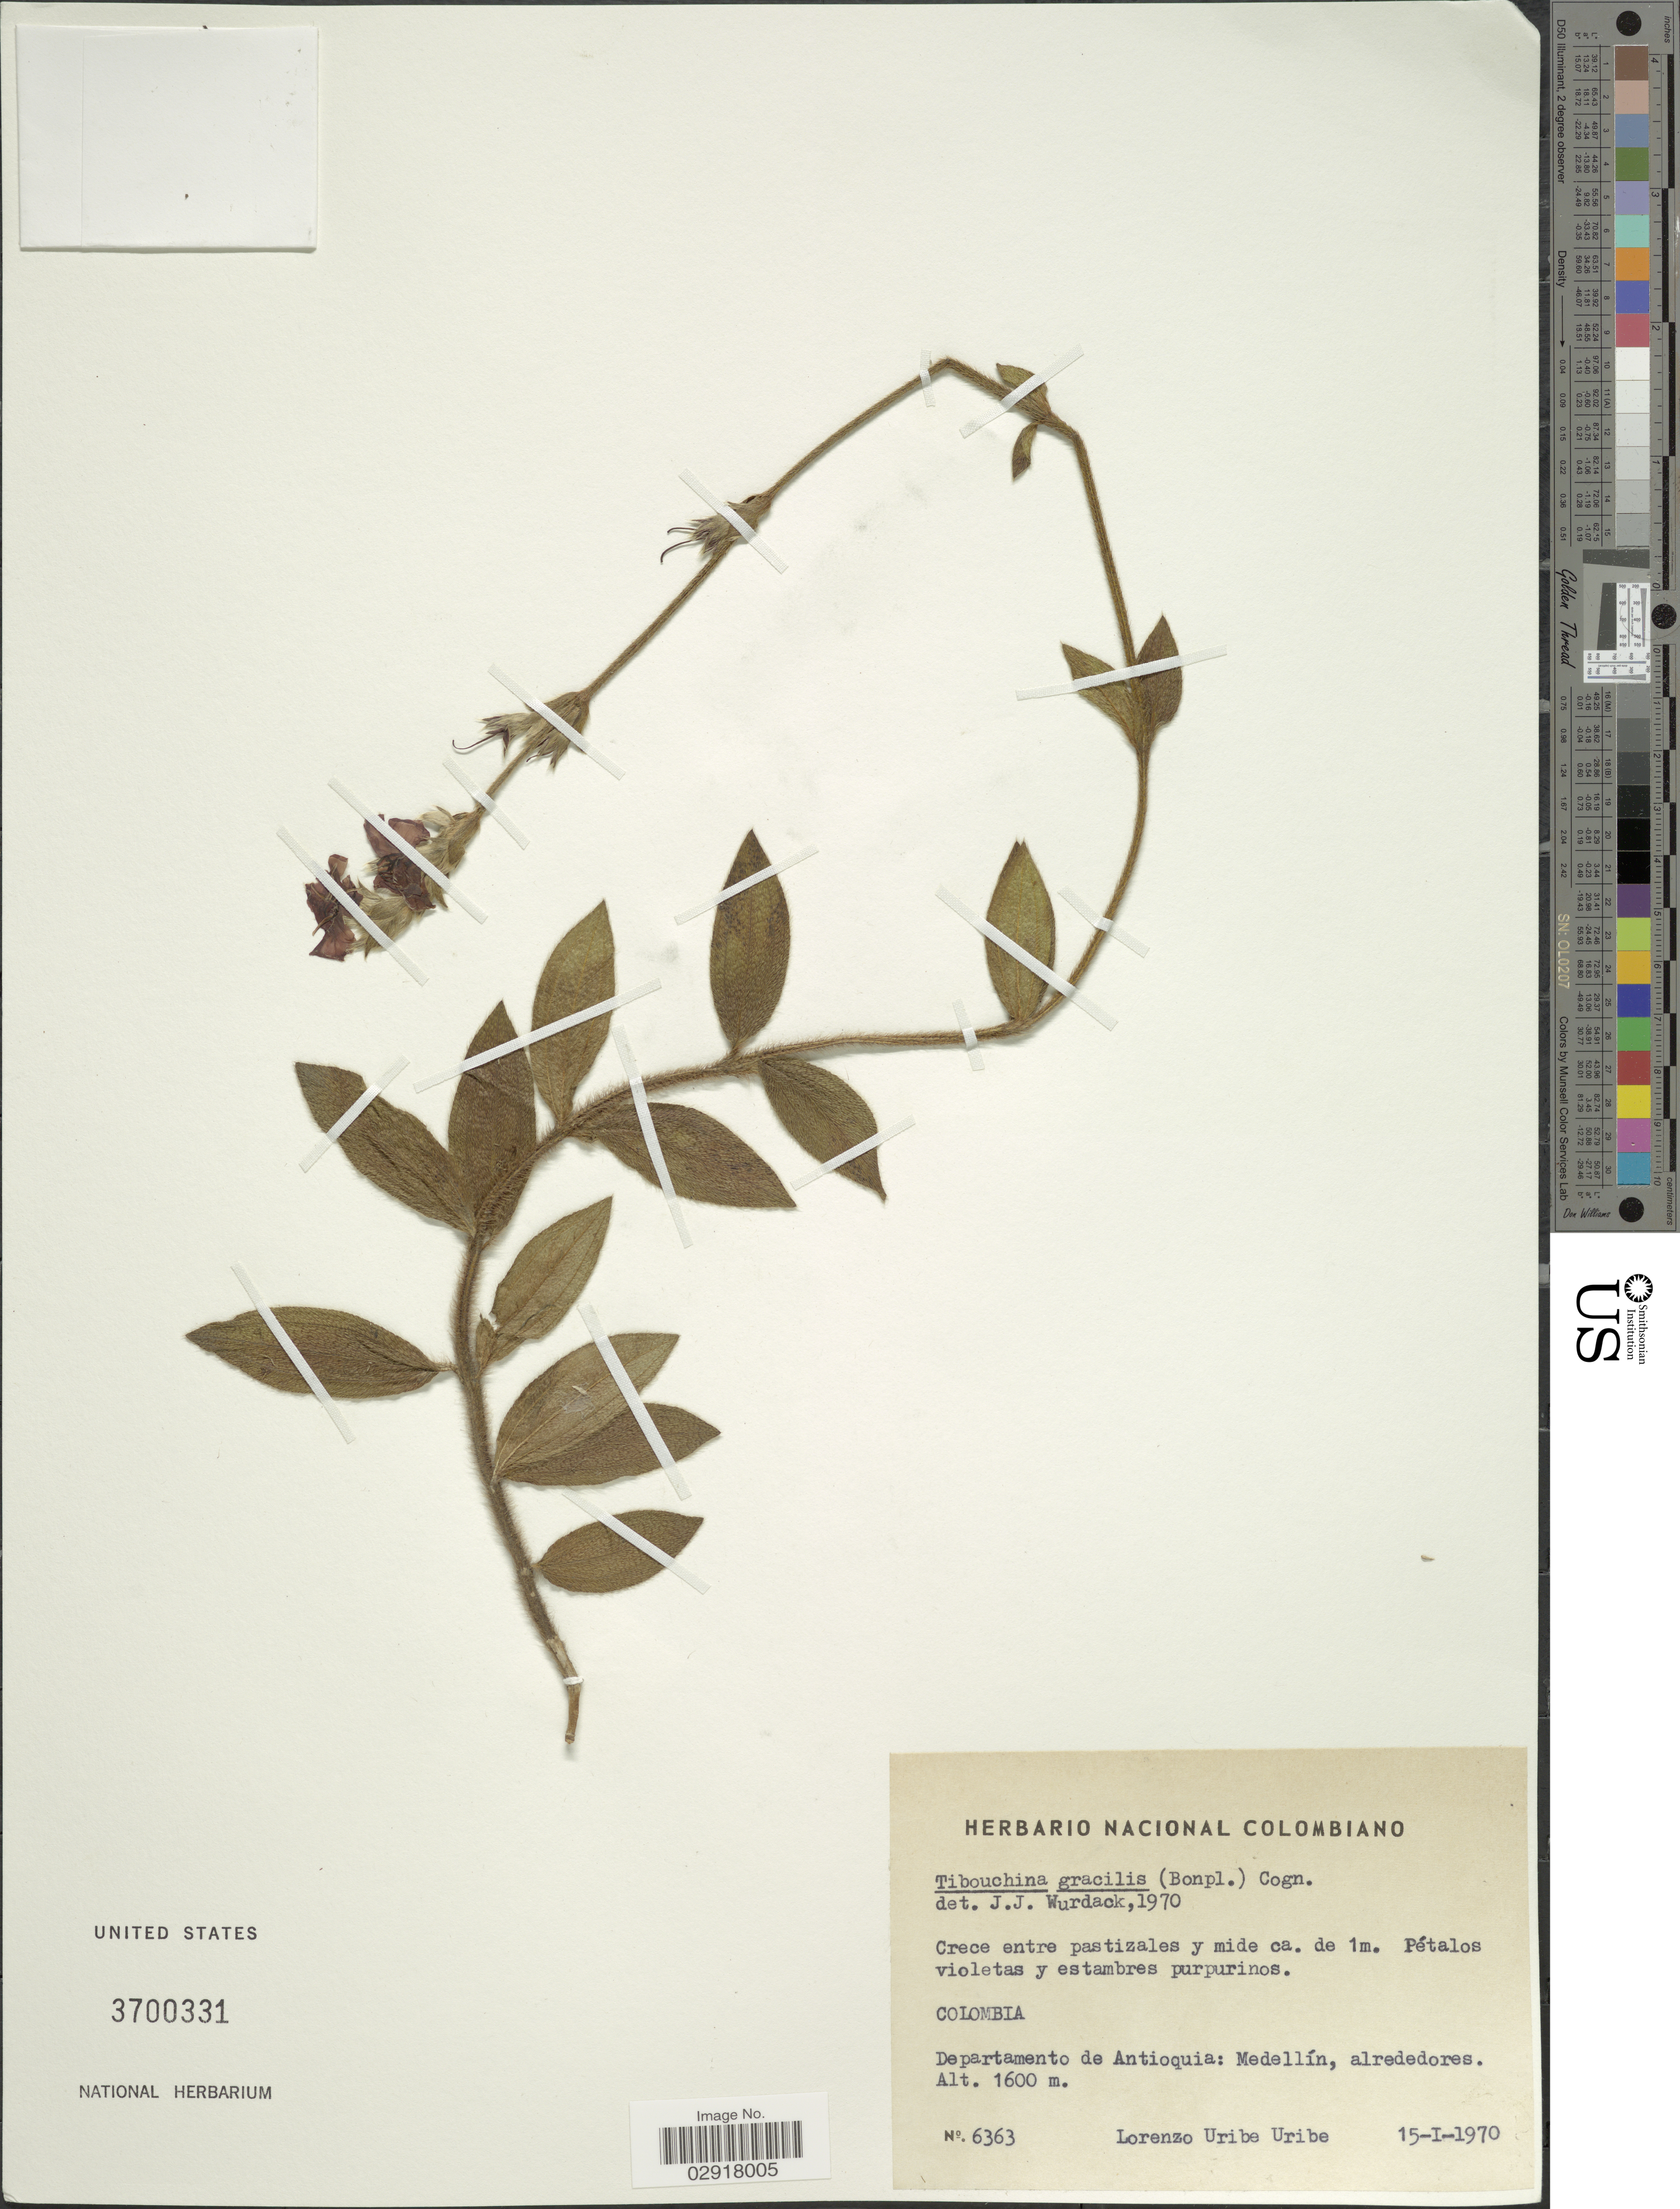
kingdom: Plantae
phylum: Tracheophyta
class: Magnoliopsida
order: Myrtales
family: Melastomataceae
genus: Chaetogastra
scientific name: Chaetogastra gracilis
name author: (Bonpl.) DC.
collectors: L. Uribe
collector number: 6363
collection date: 1970-01-15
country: Colombia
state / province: Antioquia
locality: Departamento de Antioquia: Medellín, alrededores.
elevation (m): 1600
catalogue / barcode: US 3700331